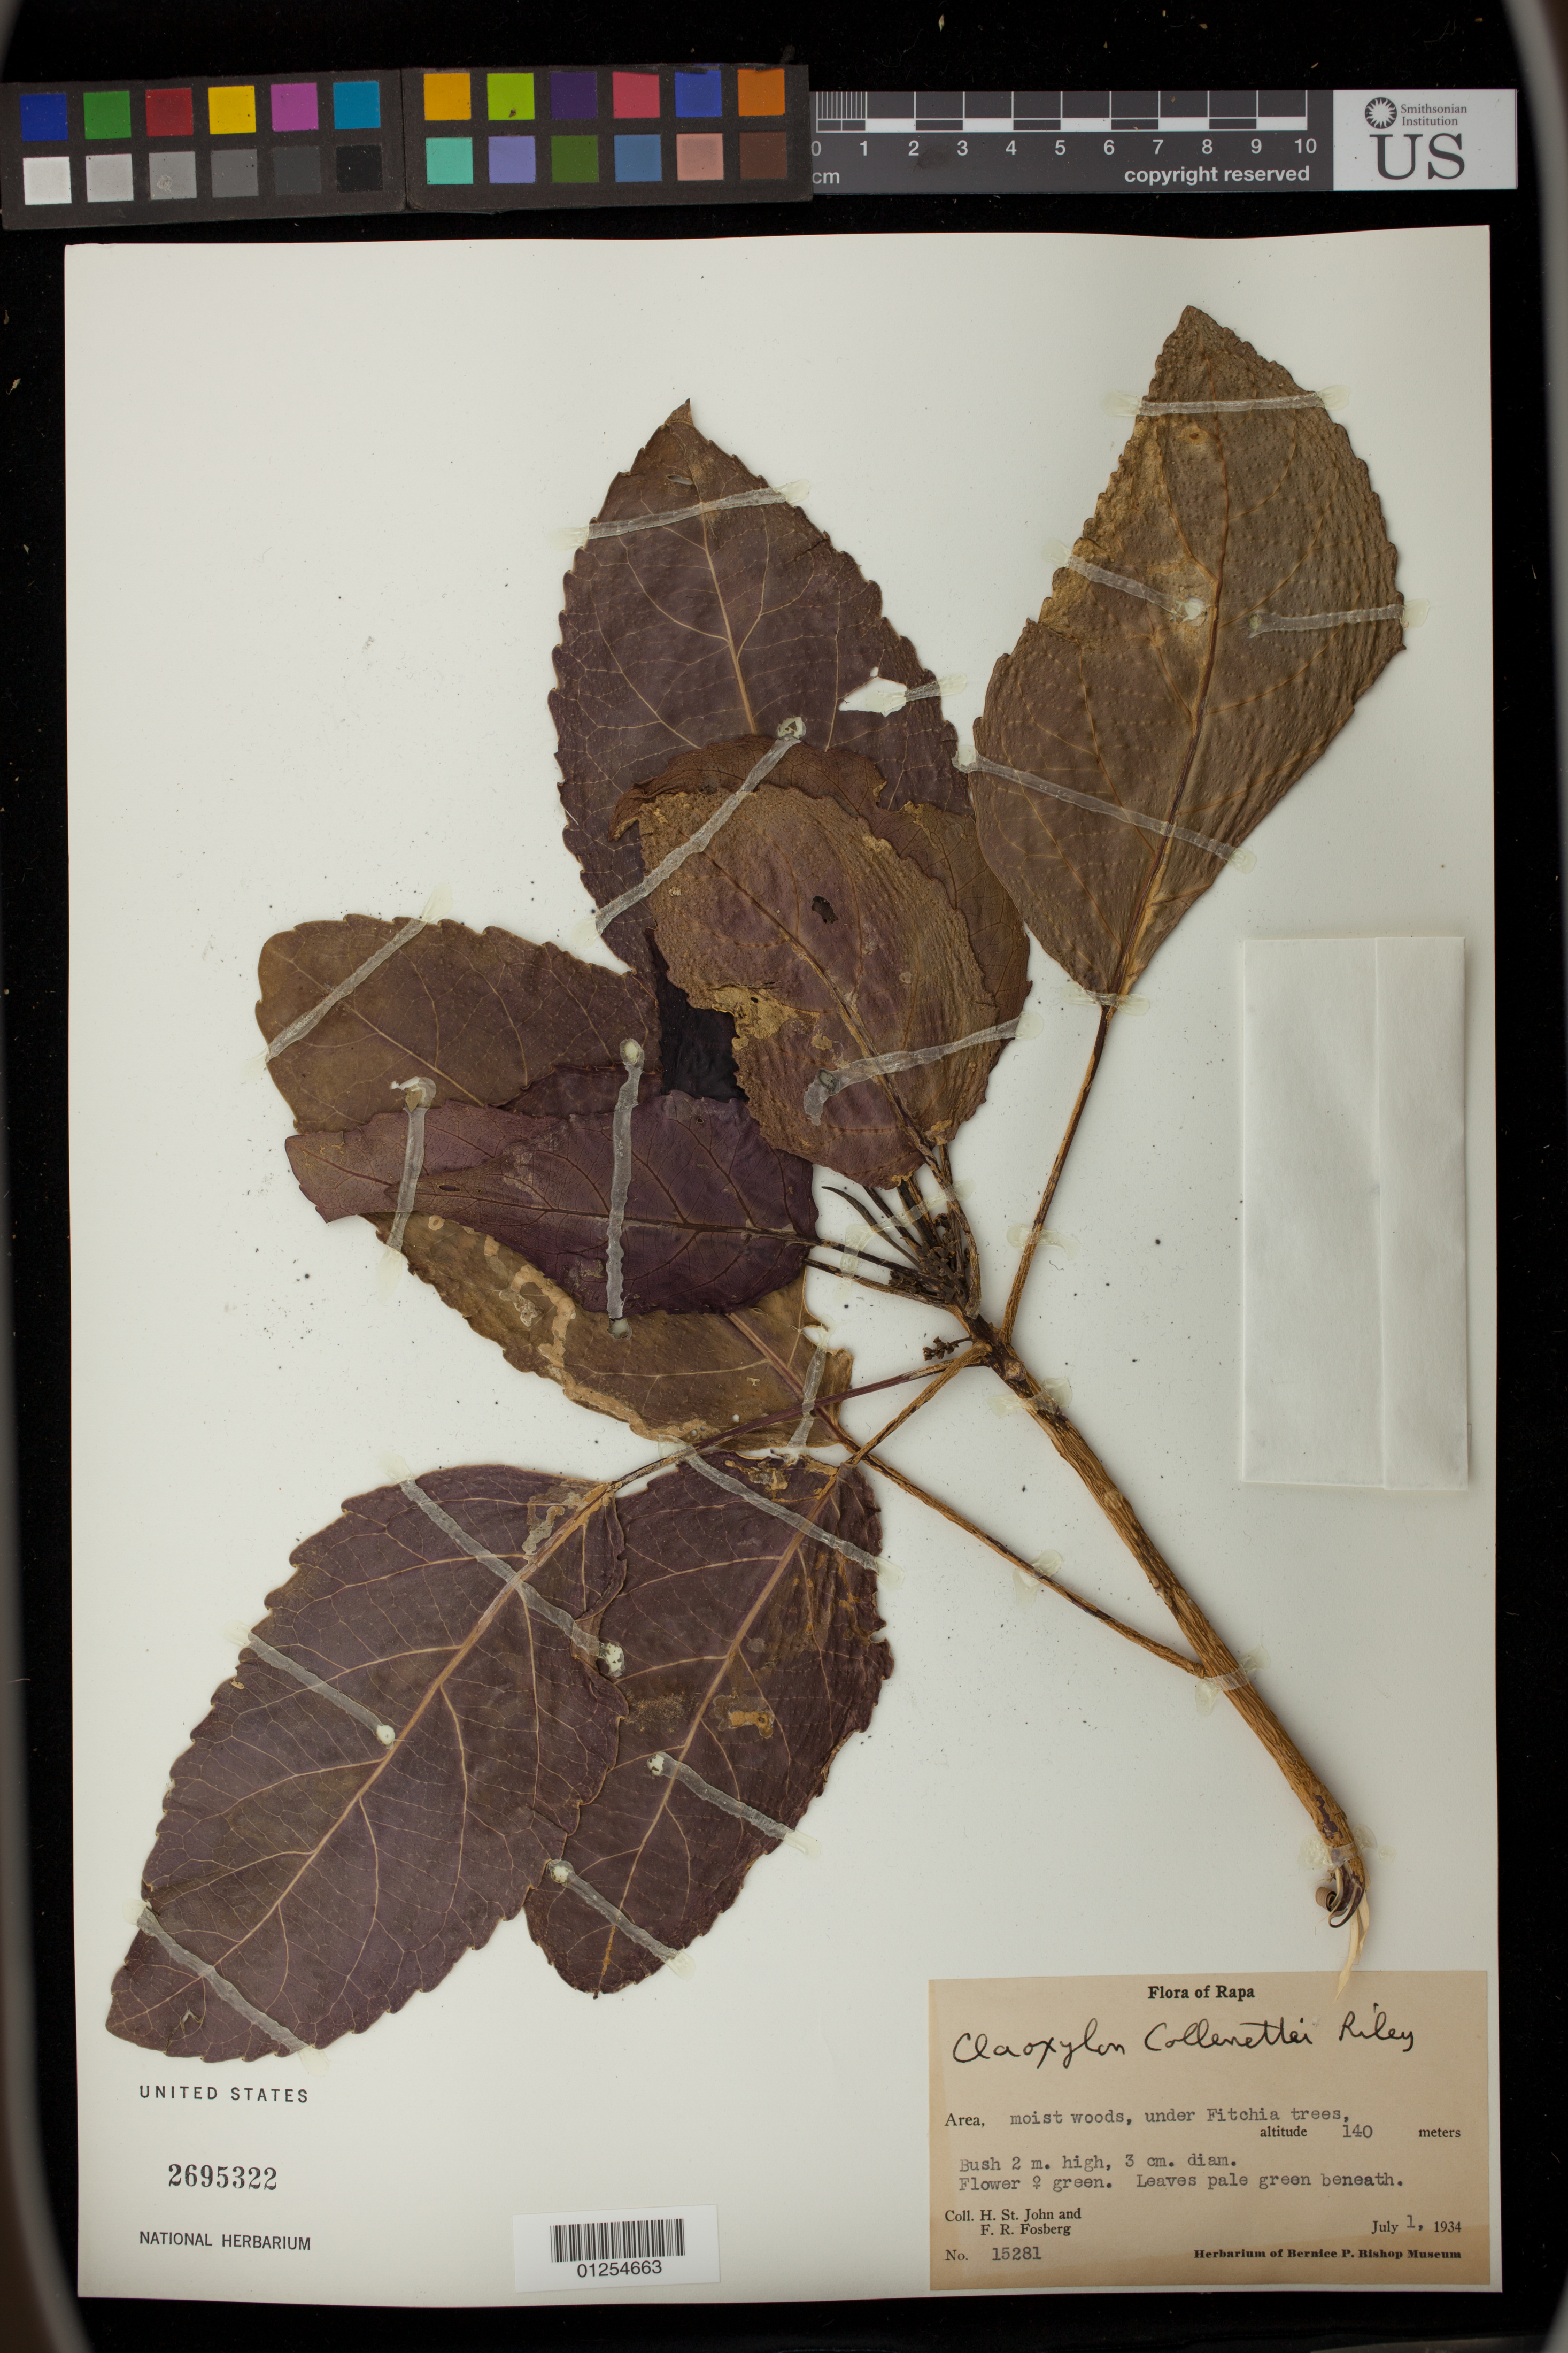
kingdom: Plantae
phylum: Tracheophyta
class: Magnoliopsida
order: Malpighiales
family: Euphorbiaceae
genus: Claoxylon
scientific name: Claoxylon collenettei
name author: Riley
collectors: N. Purcell & F. R. Fosberg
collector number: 15281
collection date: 1934-07-01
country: French Polynesia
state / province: Rapa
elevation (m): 140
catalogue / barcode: US 2695322